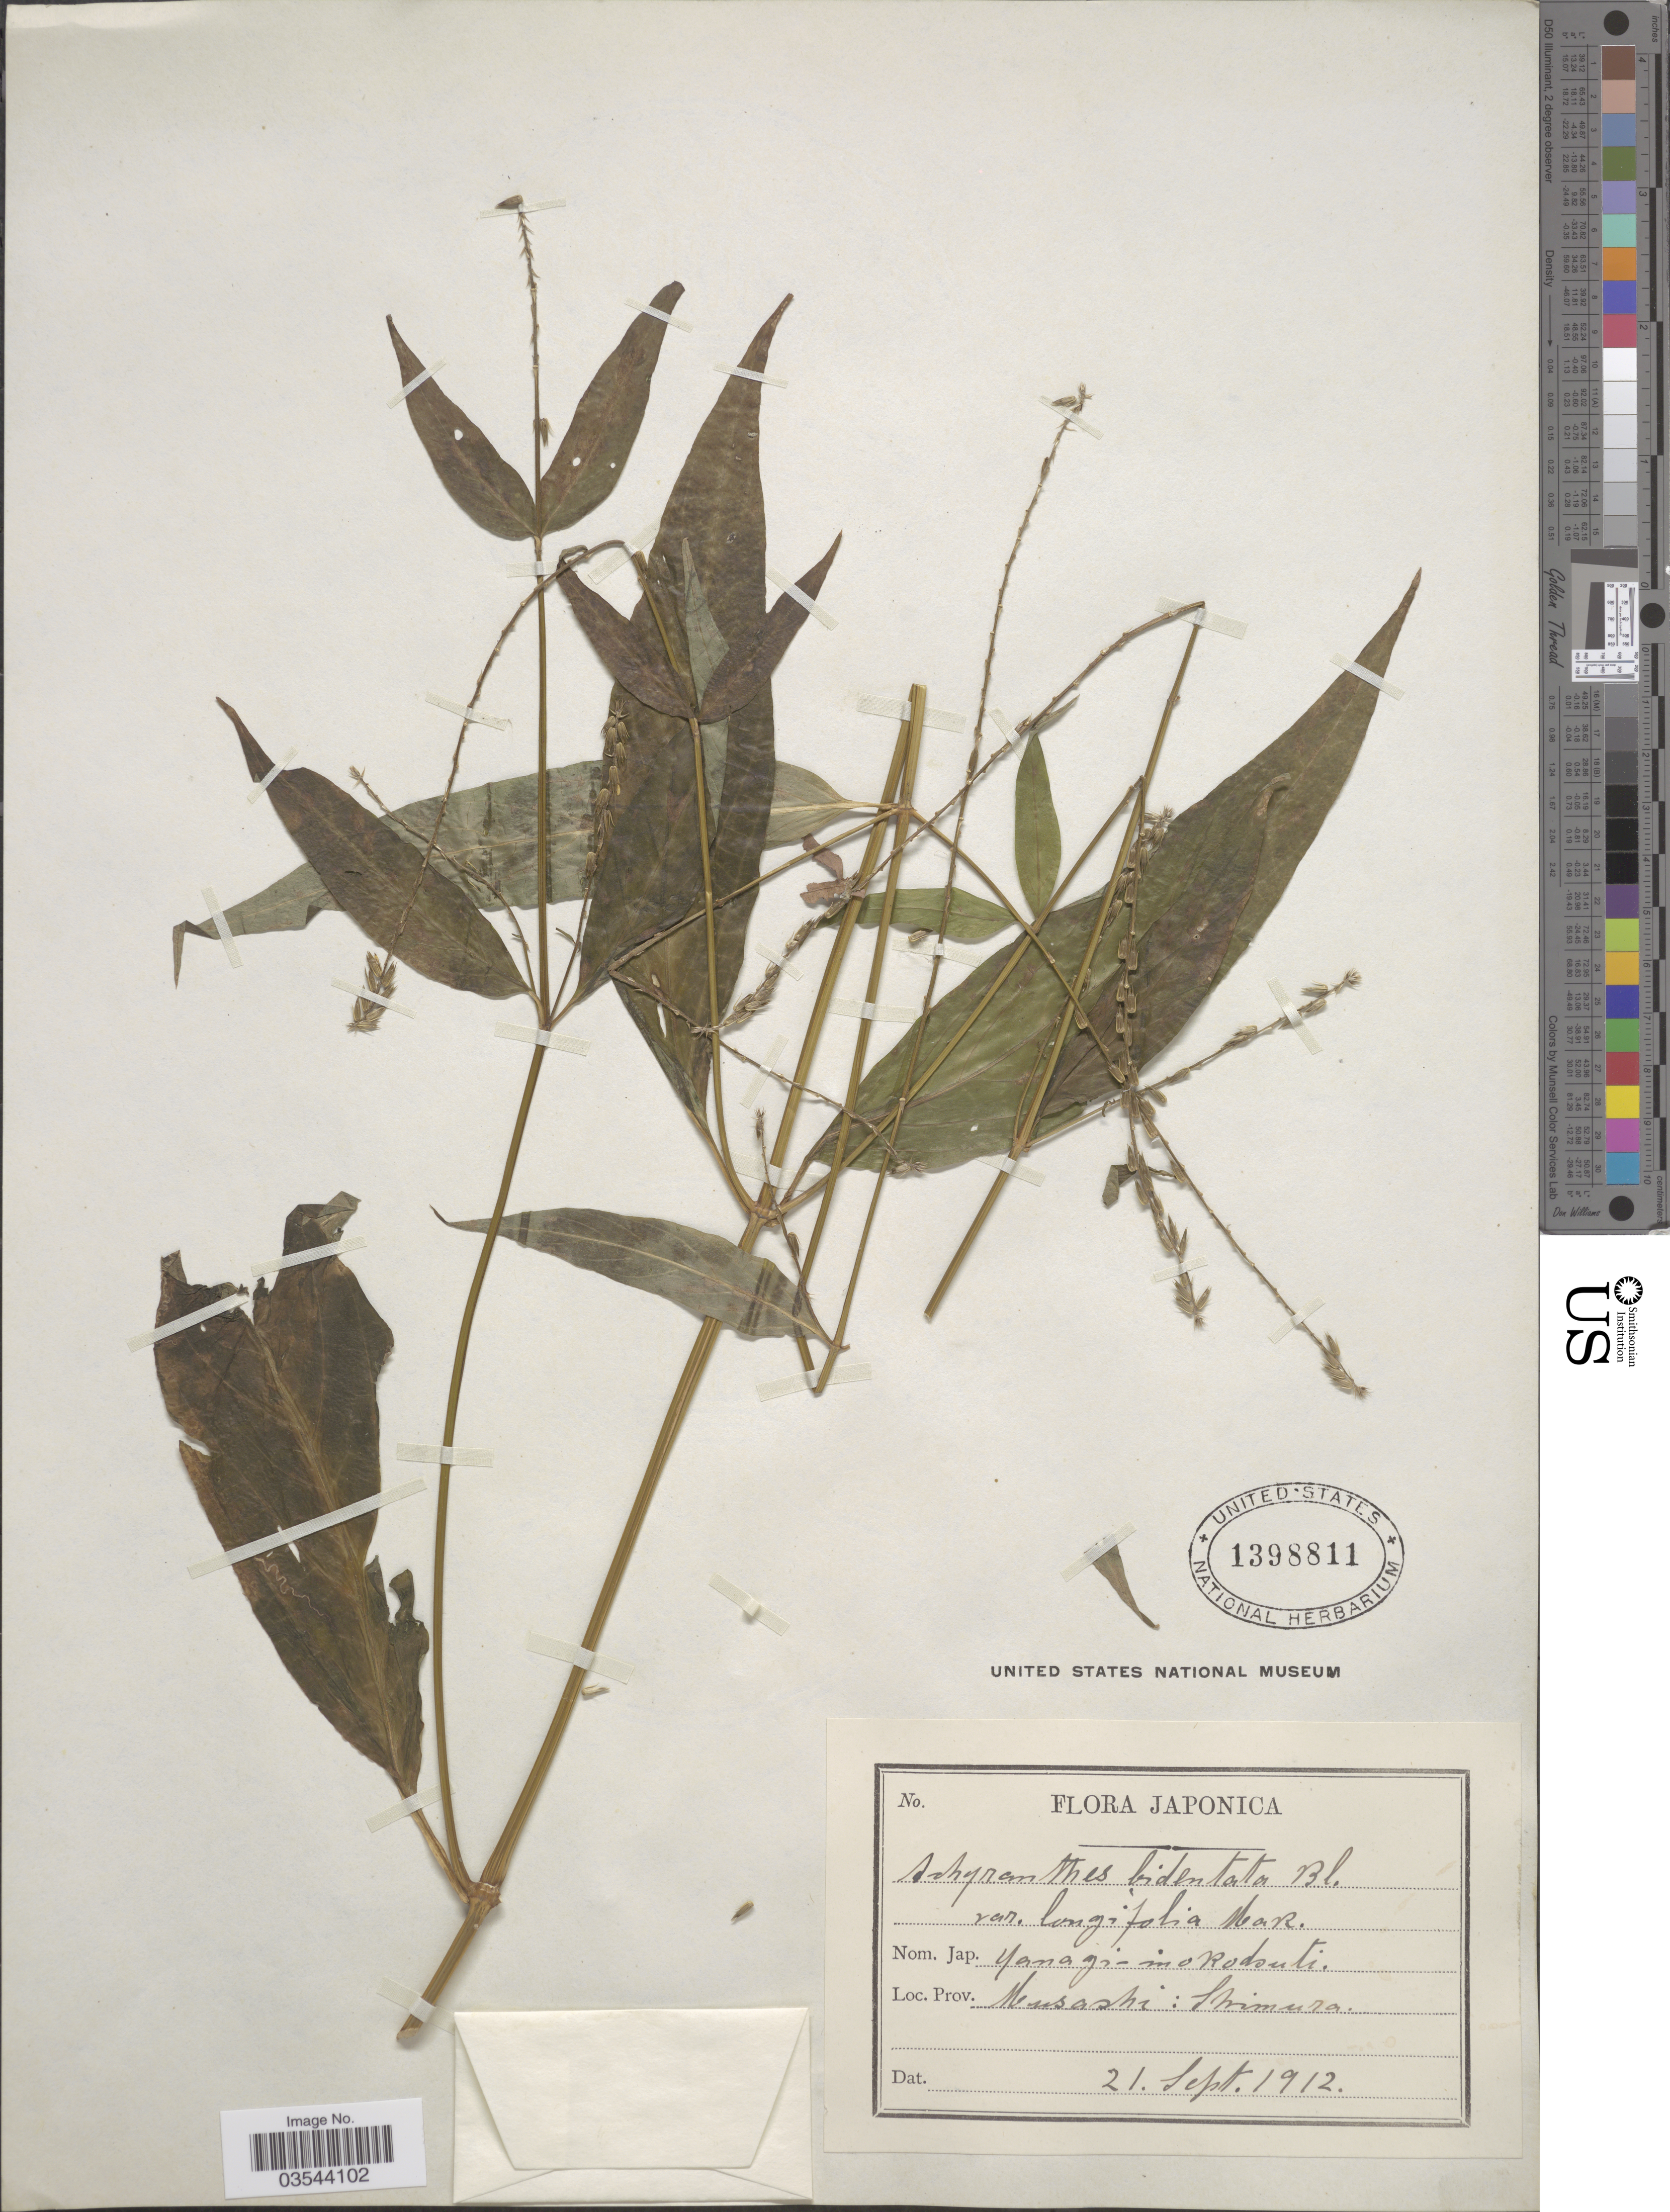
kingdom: Plantae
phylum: Tracheophyta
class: Magnoliopsida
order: Caryophyllales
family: Amaranthaceae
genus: Achyranthes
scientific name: Achyranthes bidentata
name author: Blume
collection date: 1912-09-21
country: Japan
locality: Musashi: Shimura.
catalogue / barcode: US 1398811